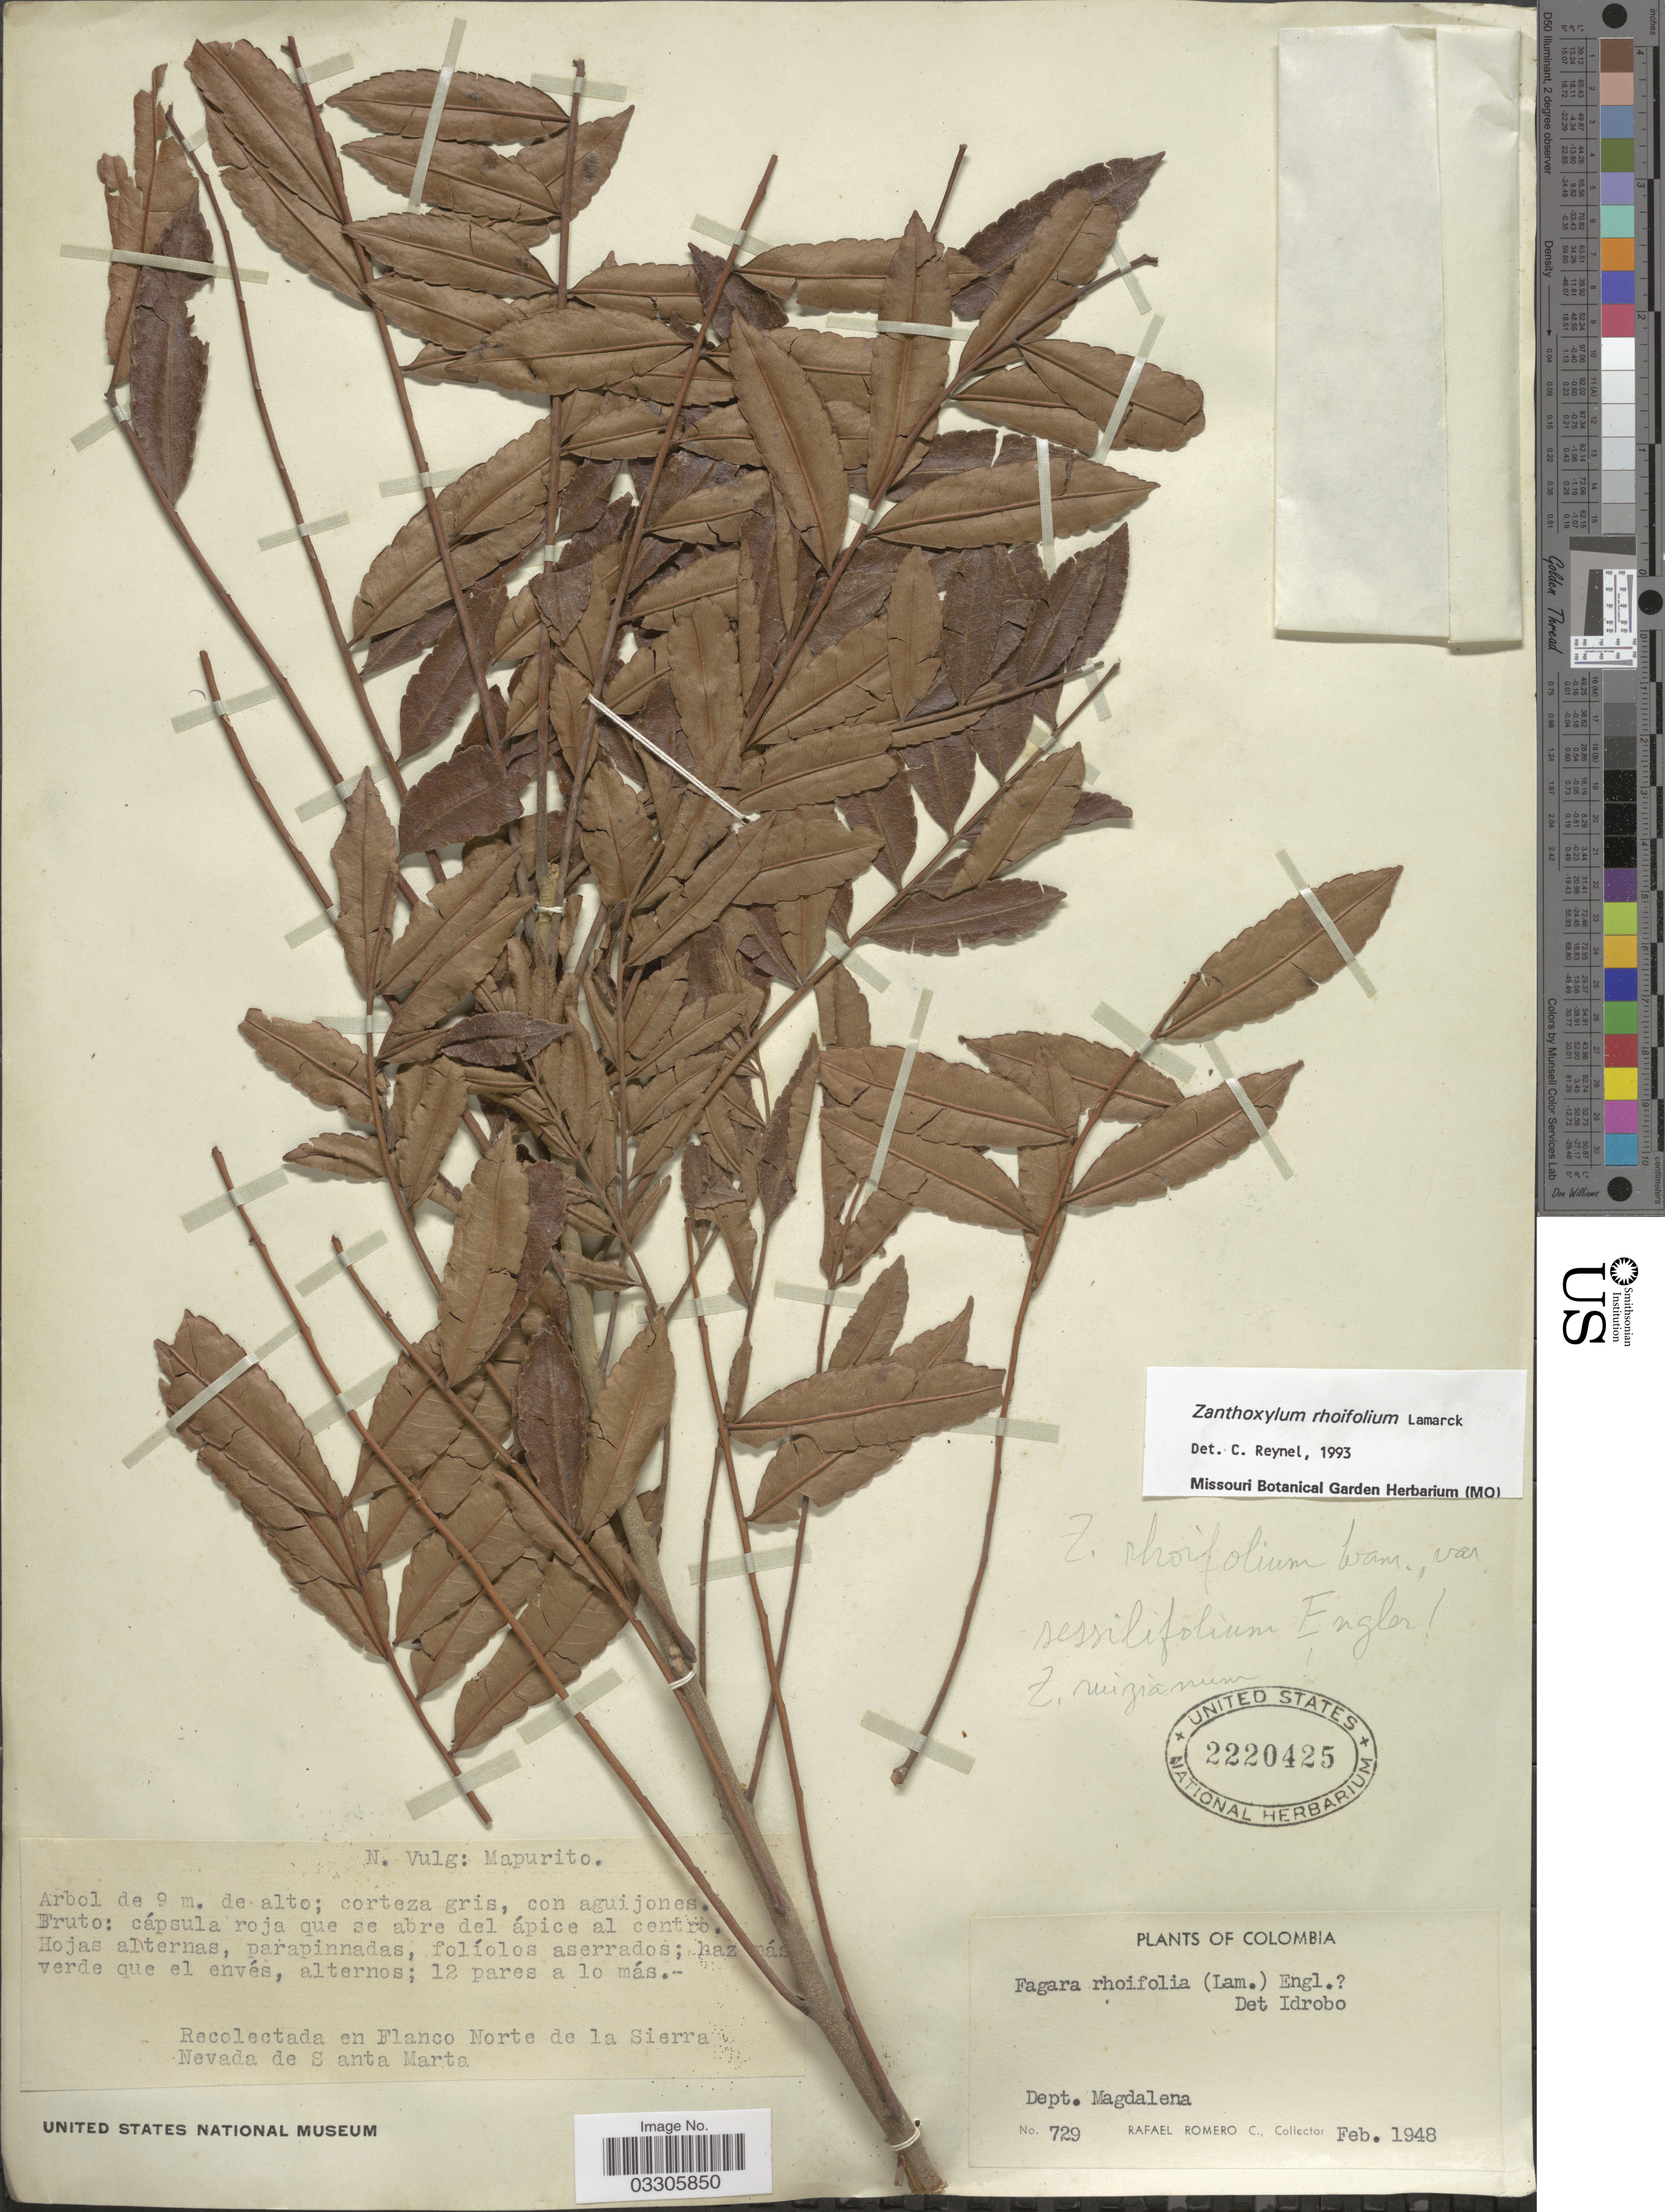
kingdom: Plantae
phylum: Tracheophyta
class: Magnoliopsida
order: Sapindales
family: Rutaceae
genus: Zanthoxylum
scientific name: Zanthoxylum rhoifolium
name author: Lam.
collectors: R. Romero Castañeda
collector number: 729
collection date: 1948-02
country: Colombia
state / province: Magdalena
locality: Dept. Magdalena, en Flanco Norte de la Sierra Nevada de Santa Marta [unsure placement].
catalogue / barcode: US 2220425